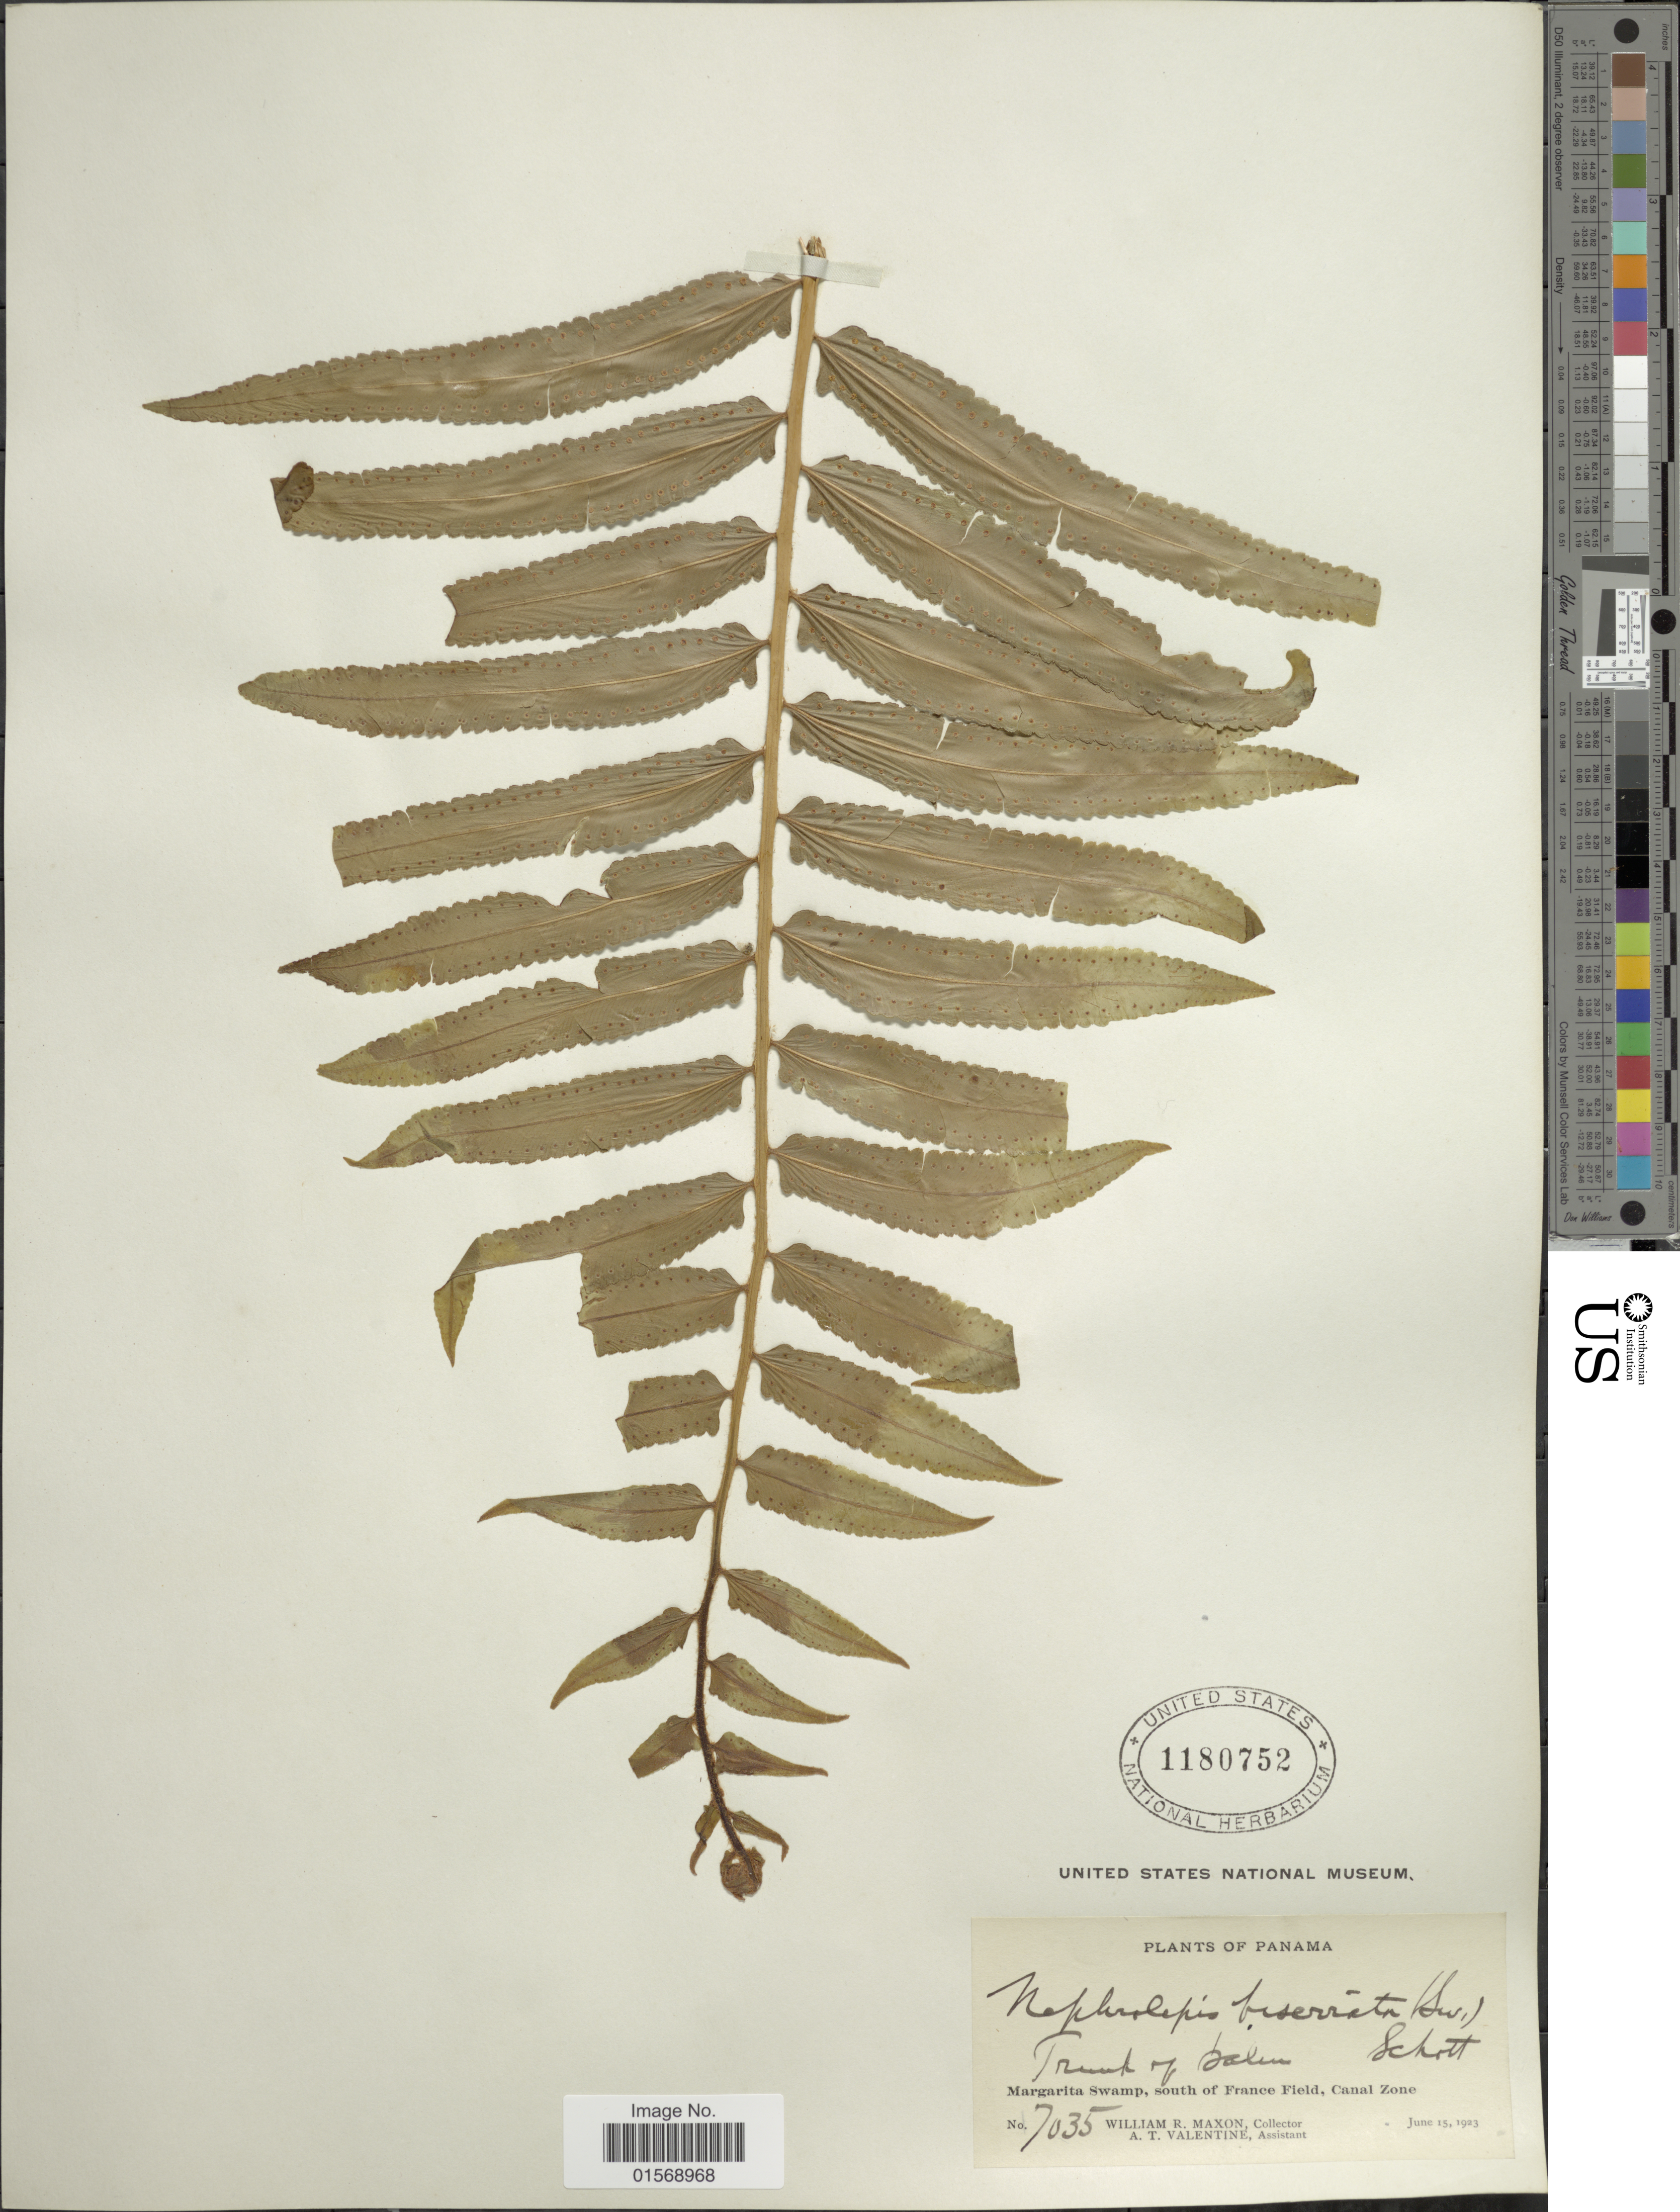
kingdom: Plantae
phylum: Tracheophyta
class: Polypodiopsida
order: Polypodiales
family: Nephrolepidaceae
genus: Nephrolepis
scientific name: Nephrolepis biserrata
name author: (Sw.) Schott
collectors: W. R. Maxon & A. Valentine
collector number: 7035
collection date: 1923-06-15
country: Panama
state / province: Colón / Panamá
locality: Panama, Margarita Swamp, south of France Field, Canal Zone,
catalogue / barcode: US 1180752